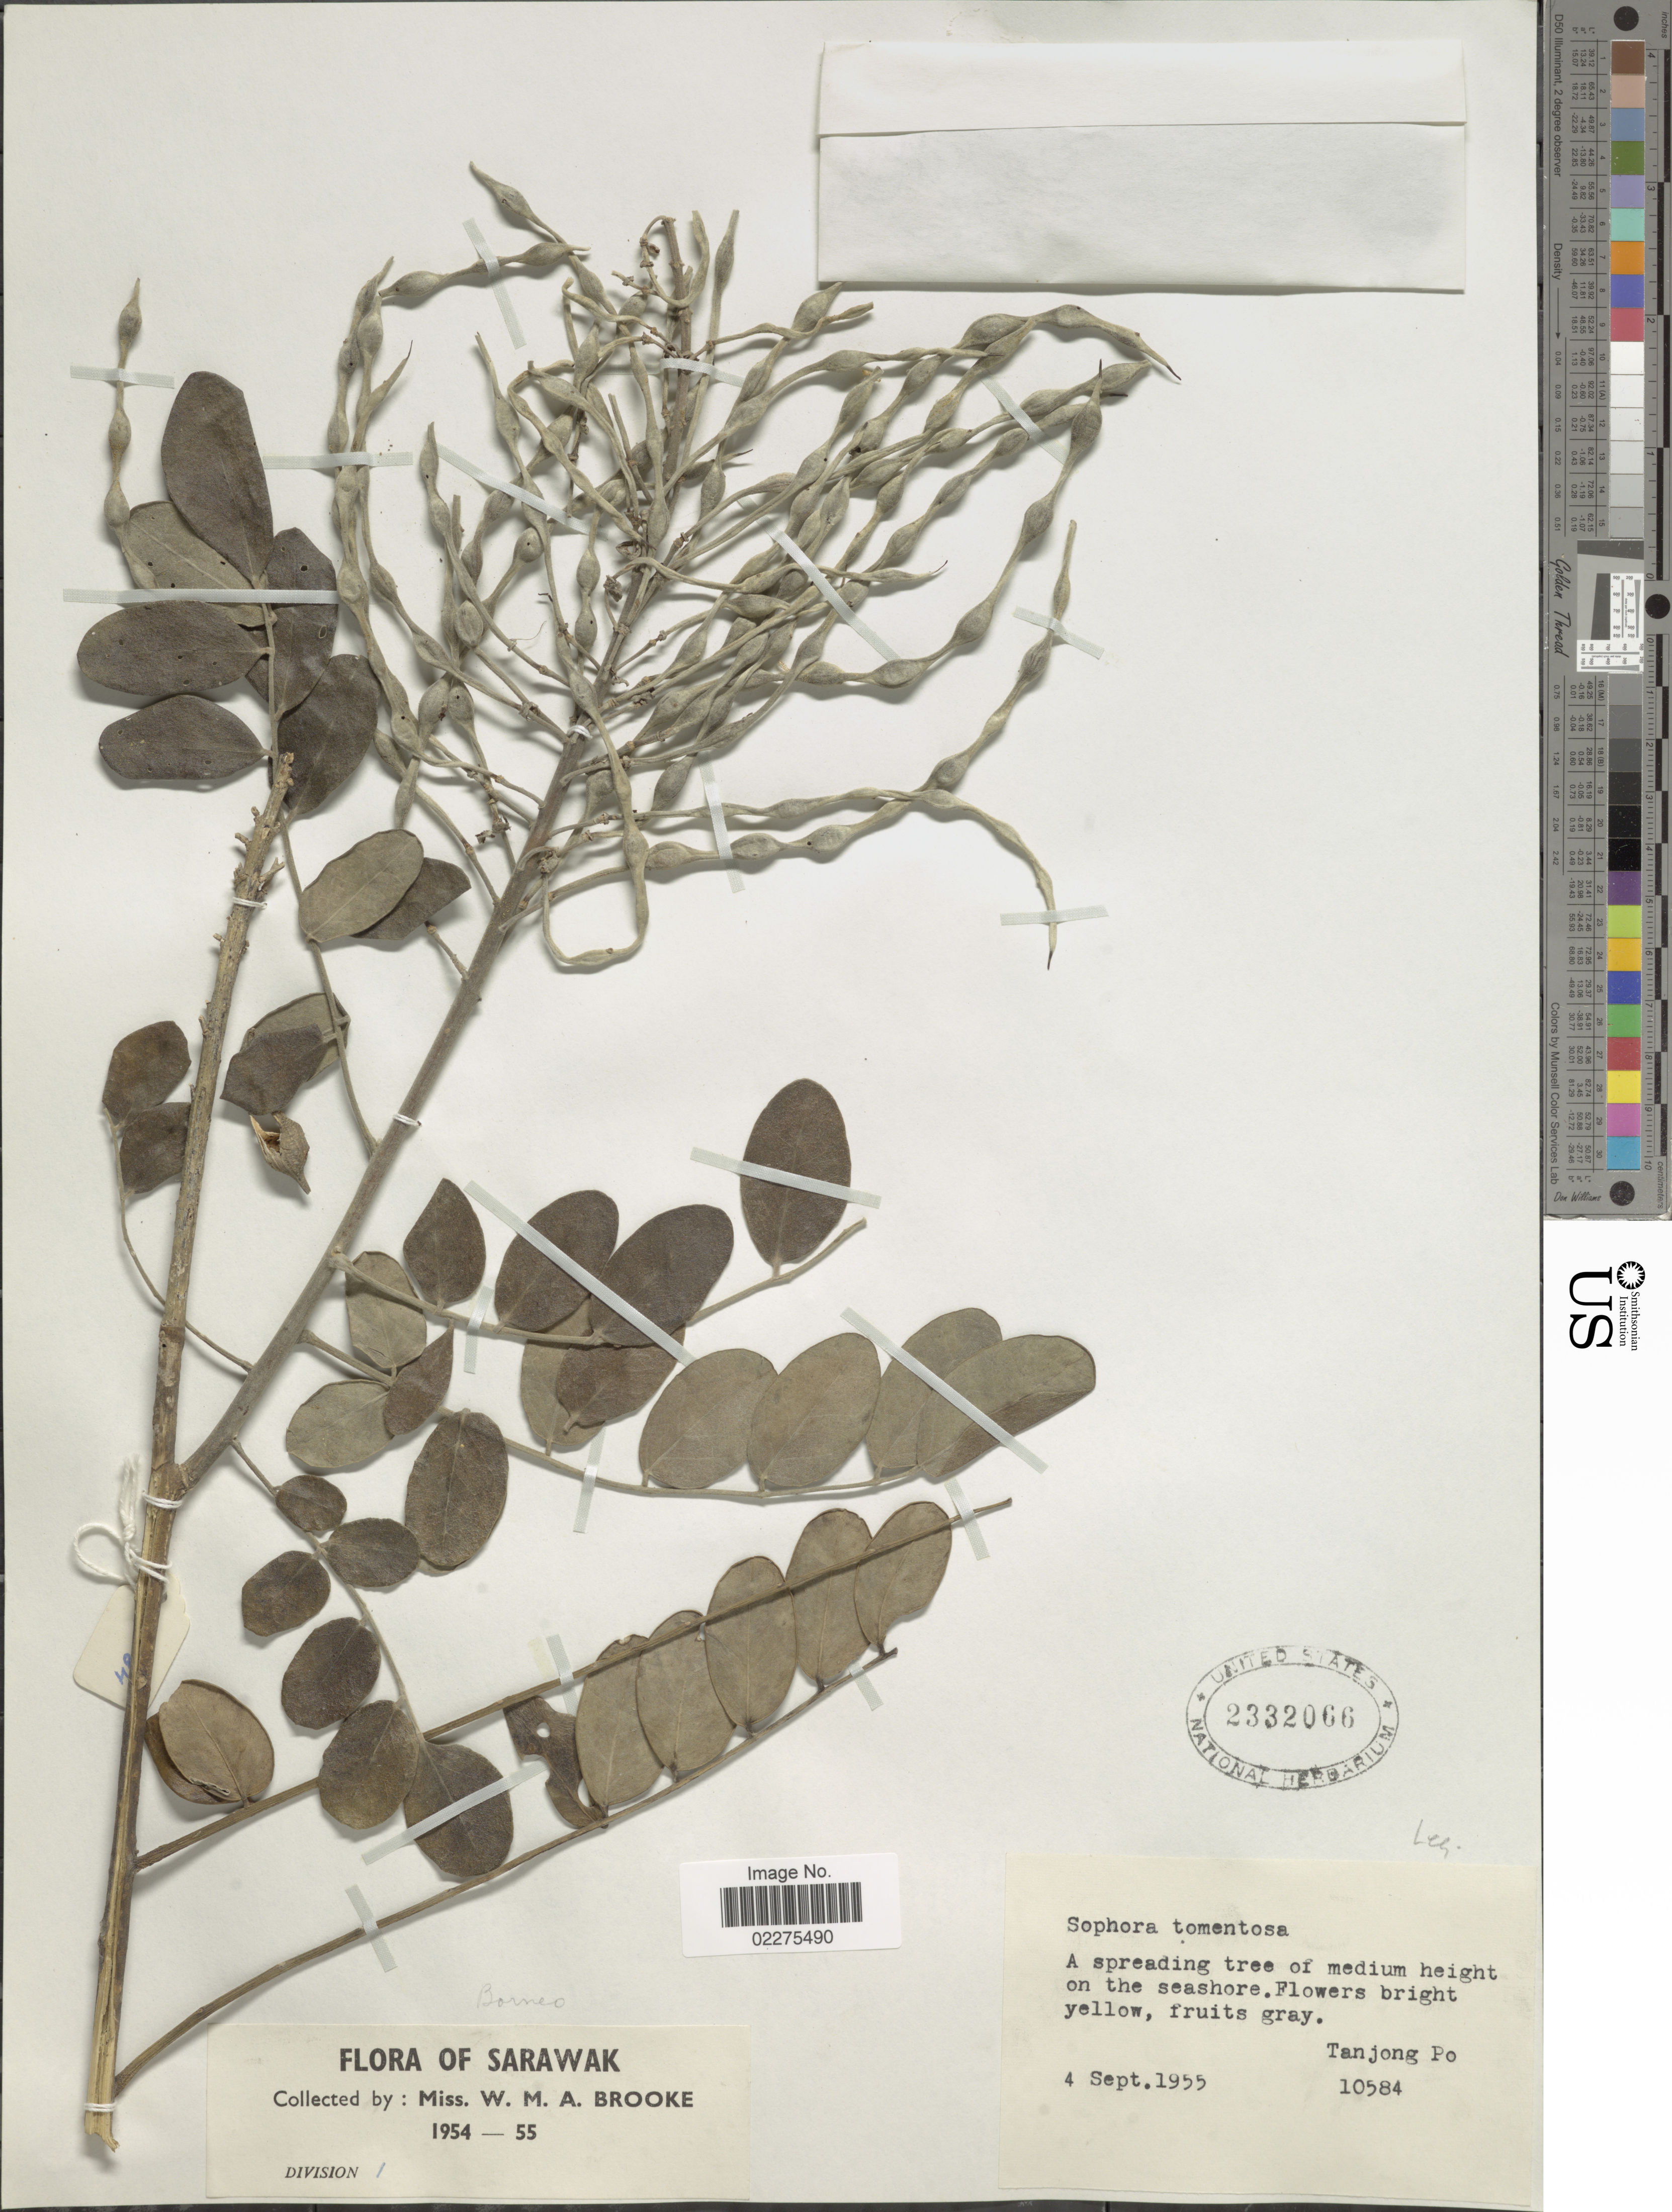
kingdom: Plantae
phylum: Tracheophyta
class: Magnoliopsida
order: Fabales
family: Fabaceae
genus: Sophora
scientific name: Sophora tomentosa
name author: L.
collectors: W. Brooke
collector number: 10584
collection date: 1955-09-04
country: Malaysia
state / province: Sarawak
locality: Borneo. Tanjong Po. Division 1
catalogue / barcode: US 2332066